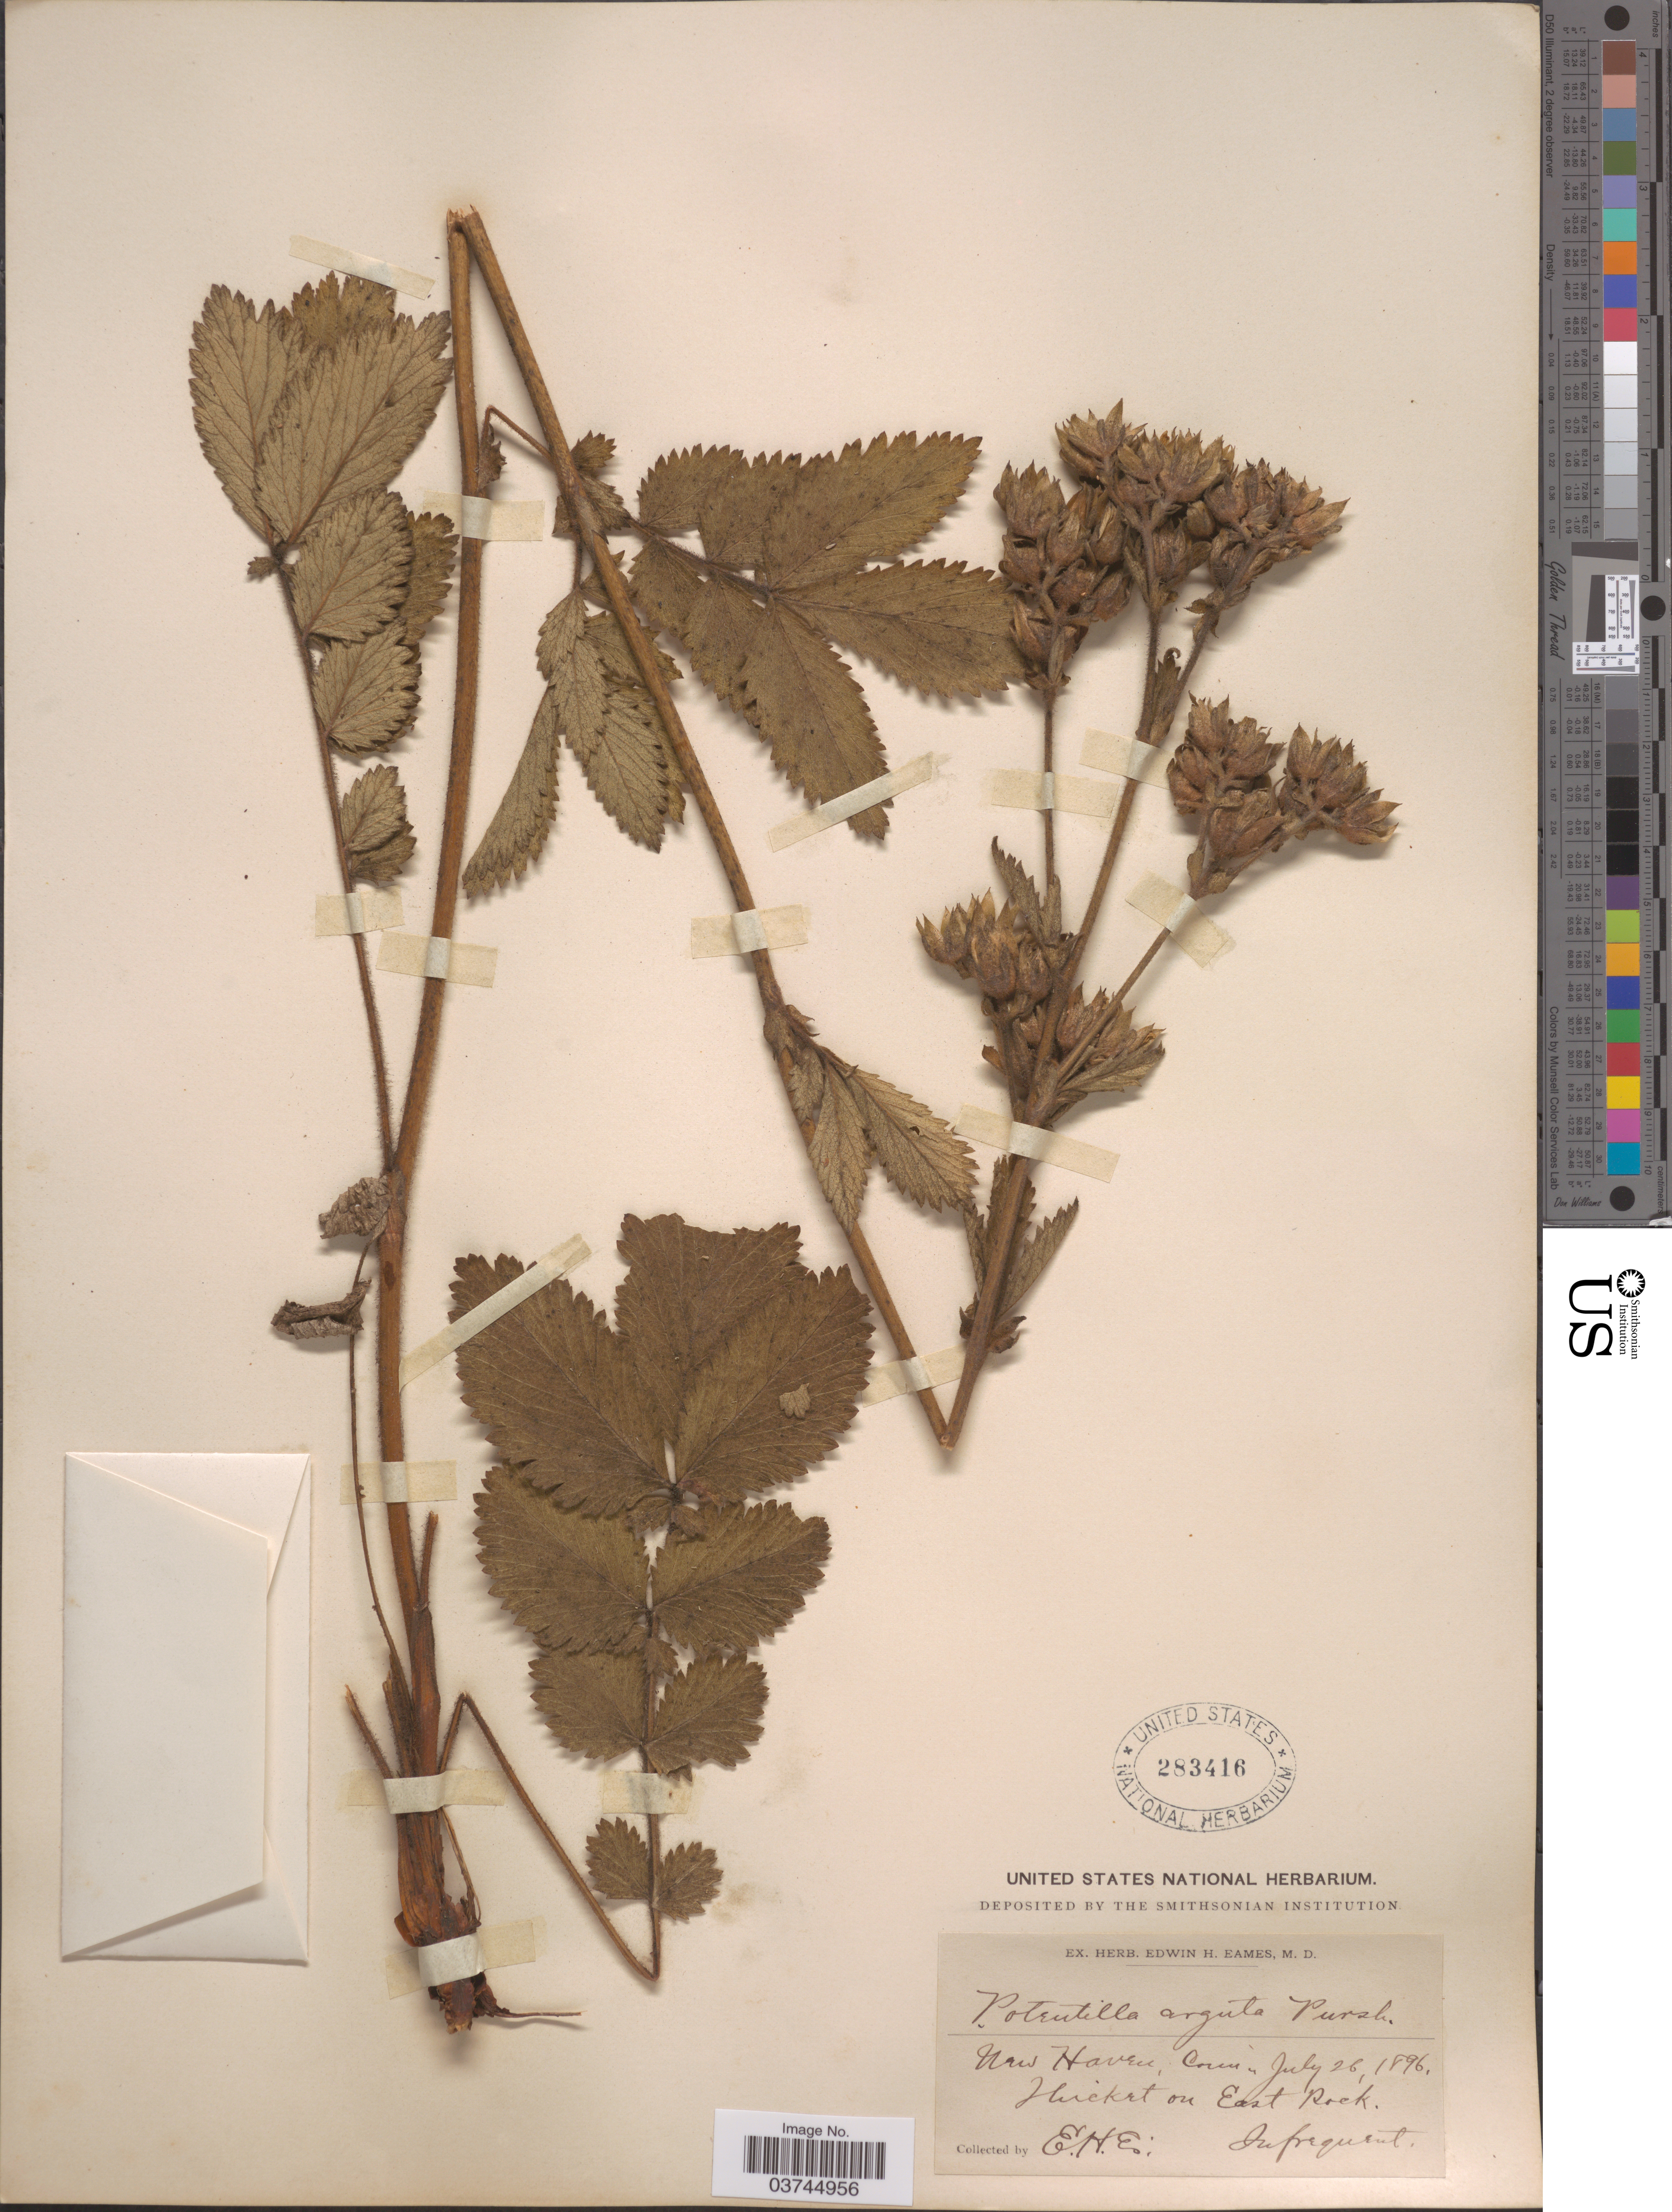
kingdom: Plantae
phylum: Tracheophyta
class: Magnoliopsida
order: Rosales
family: Rosaceae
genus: Drymocallis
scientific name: Drymocallis arguta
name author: (Pursh) Rydb.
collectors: E. H. Eames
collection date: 1896-07-26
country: United States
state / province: Connecticut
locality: New Haven. Thicket on East Rock.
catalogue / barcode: US 283416